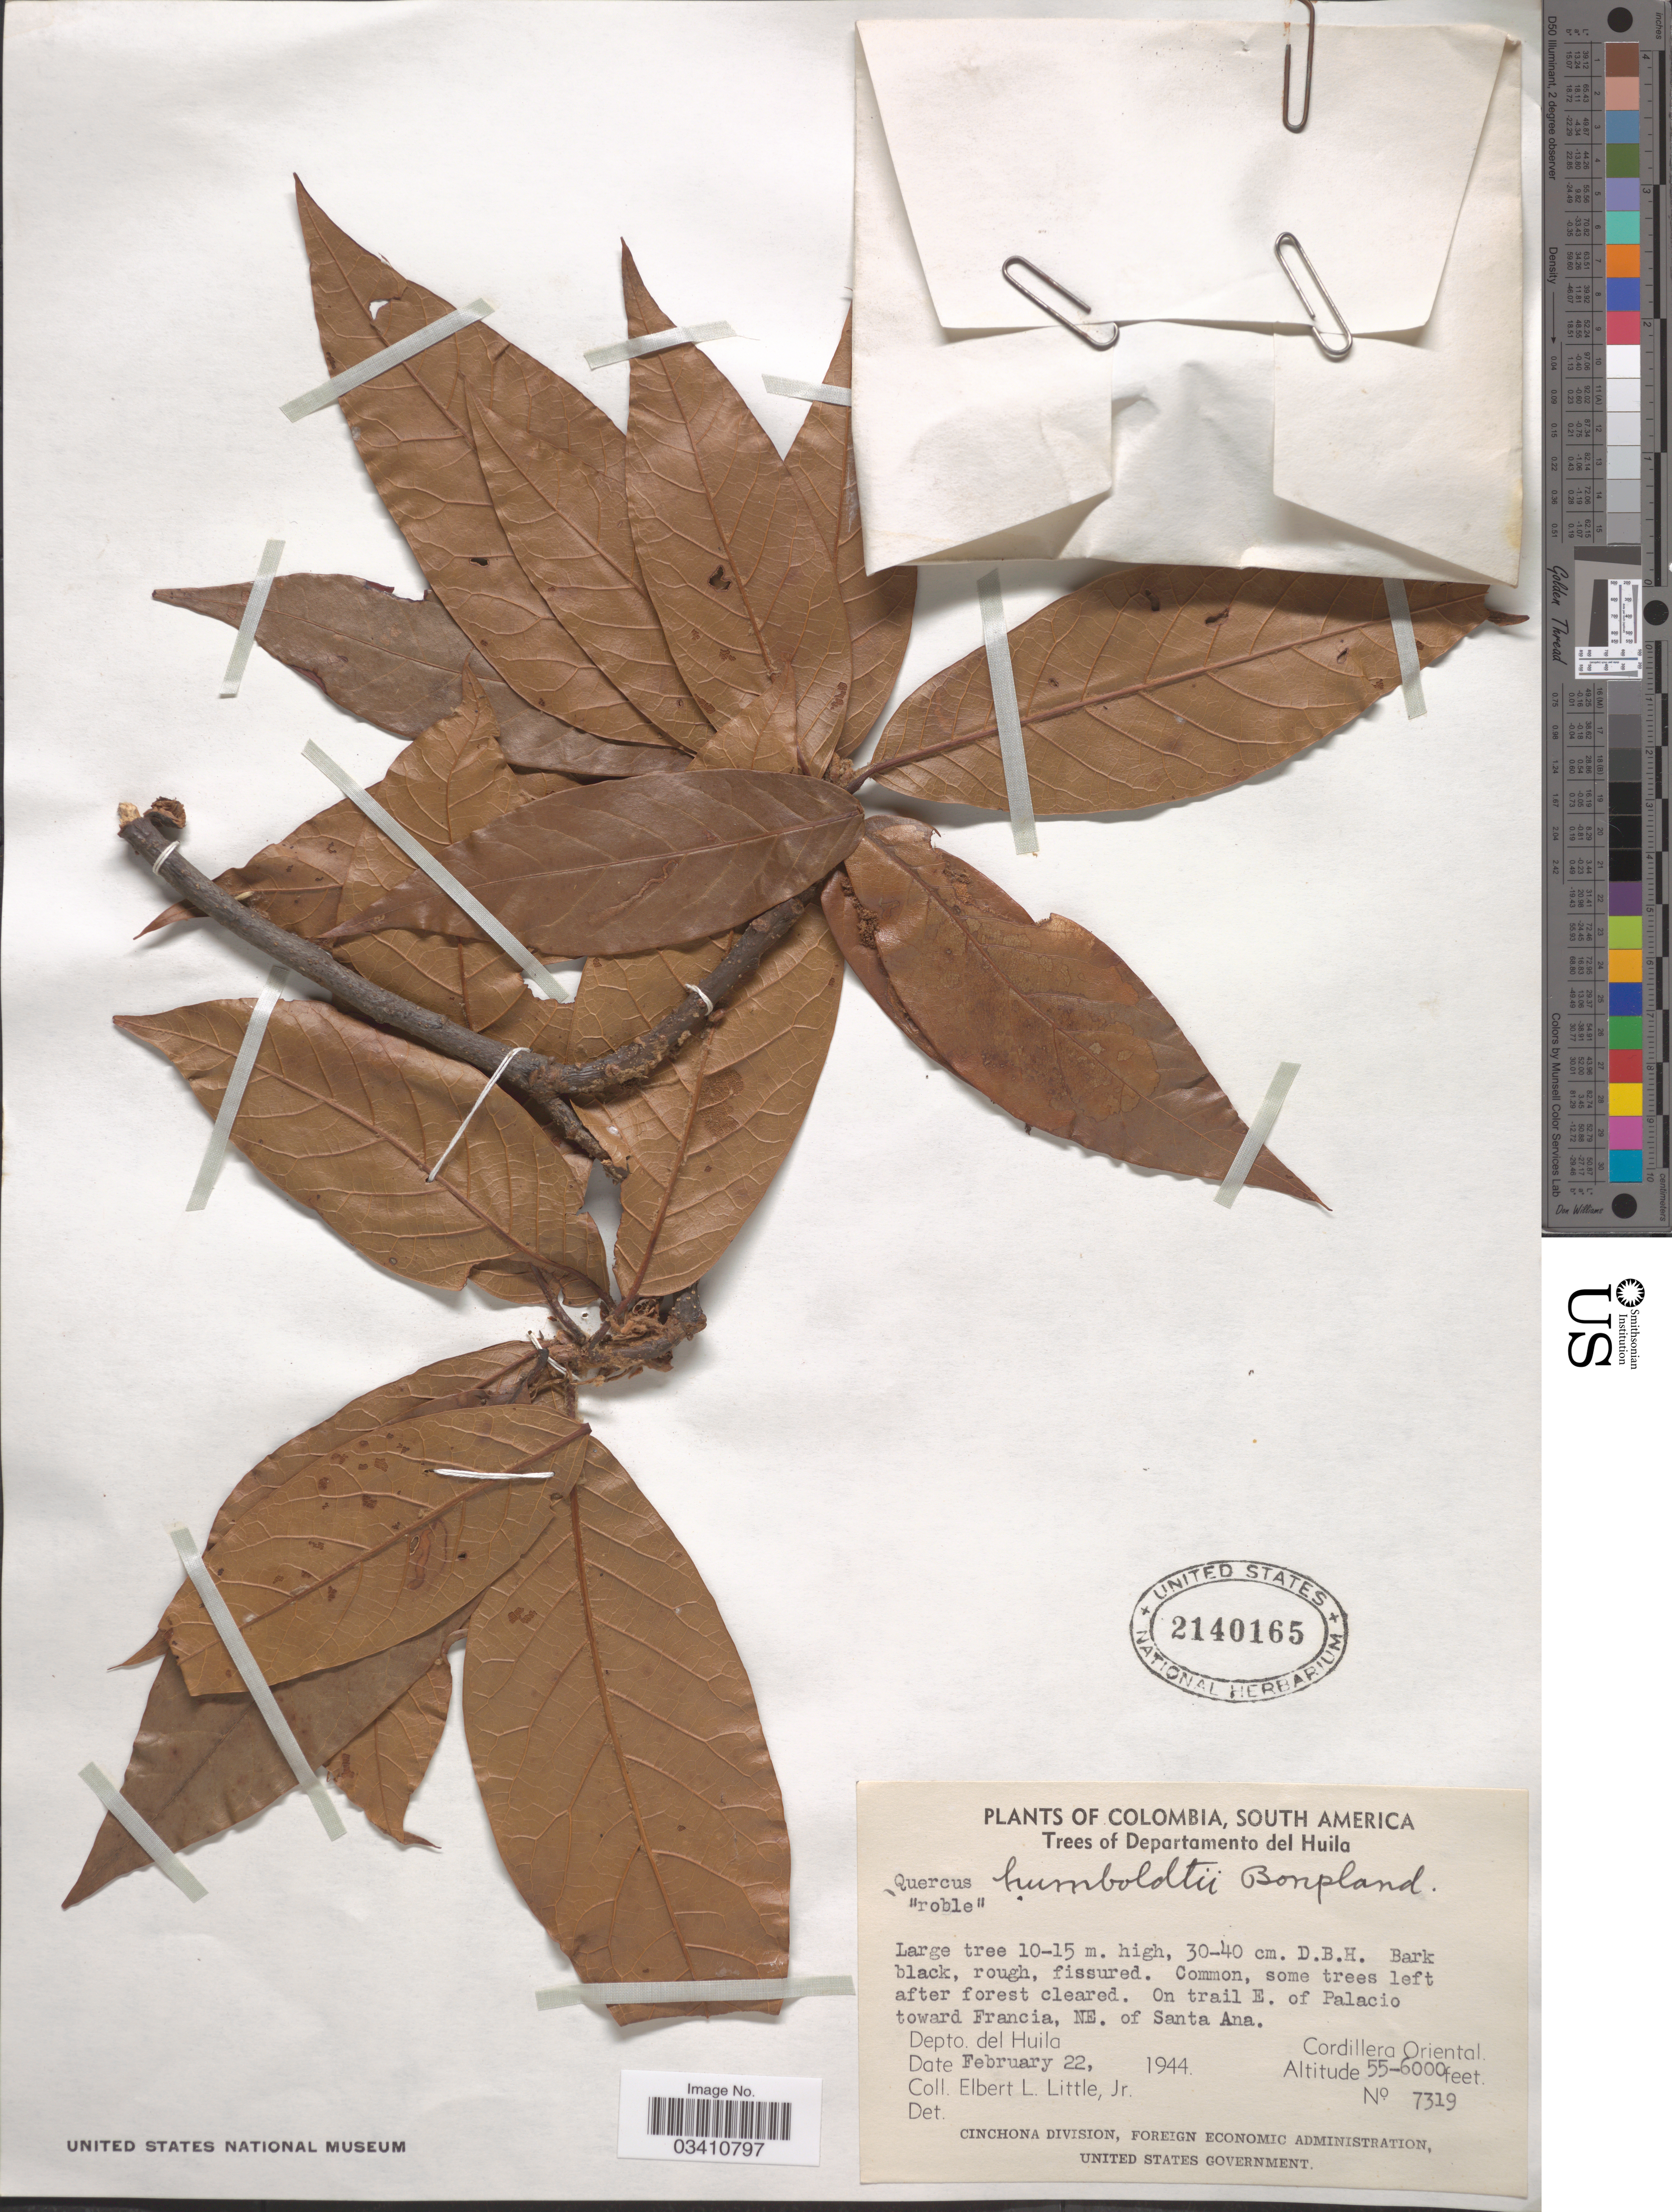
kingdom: Plantae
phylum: Tracheophyta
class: Magnoliopsida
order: Fagales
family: Fagaceae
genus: Quercus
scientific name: Quercus humboldtii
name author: Bonpl.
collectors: E. L. Little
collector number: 7319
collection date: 1944-02-22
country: Colombia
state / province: Huila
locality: Departamento del Huila. On trail E. of Palacio toward Francia, NE. of Santa Ana. Cordillera Oriental.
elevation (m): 1676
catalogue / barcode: US 2140165